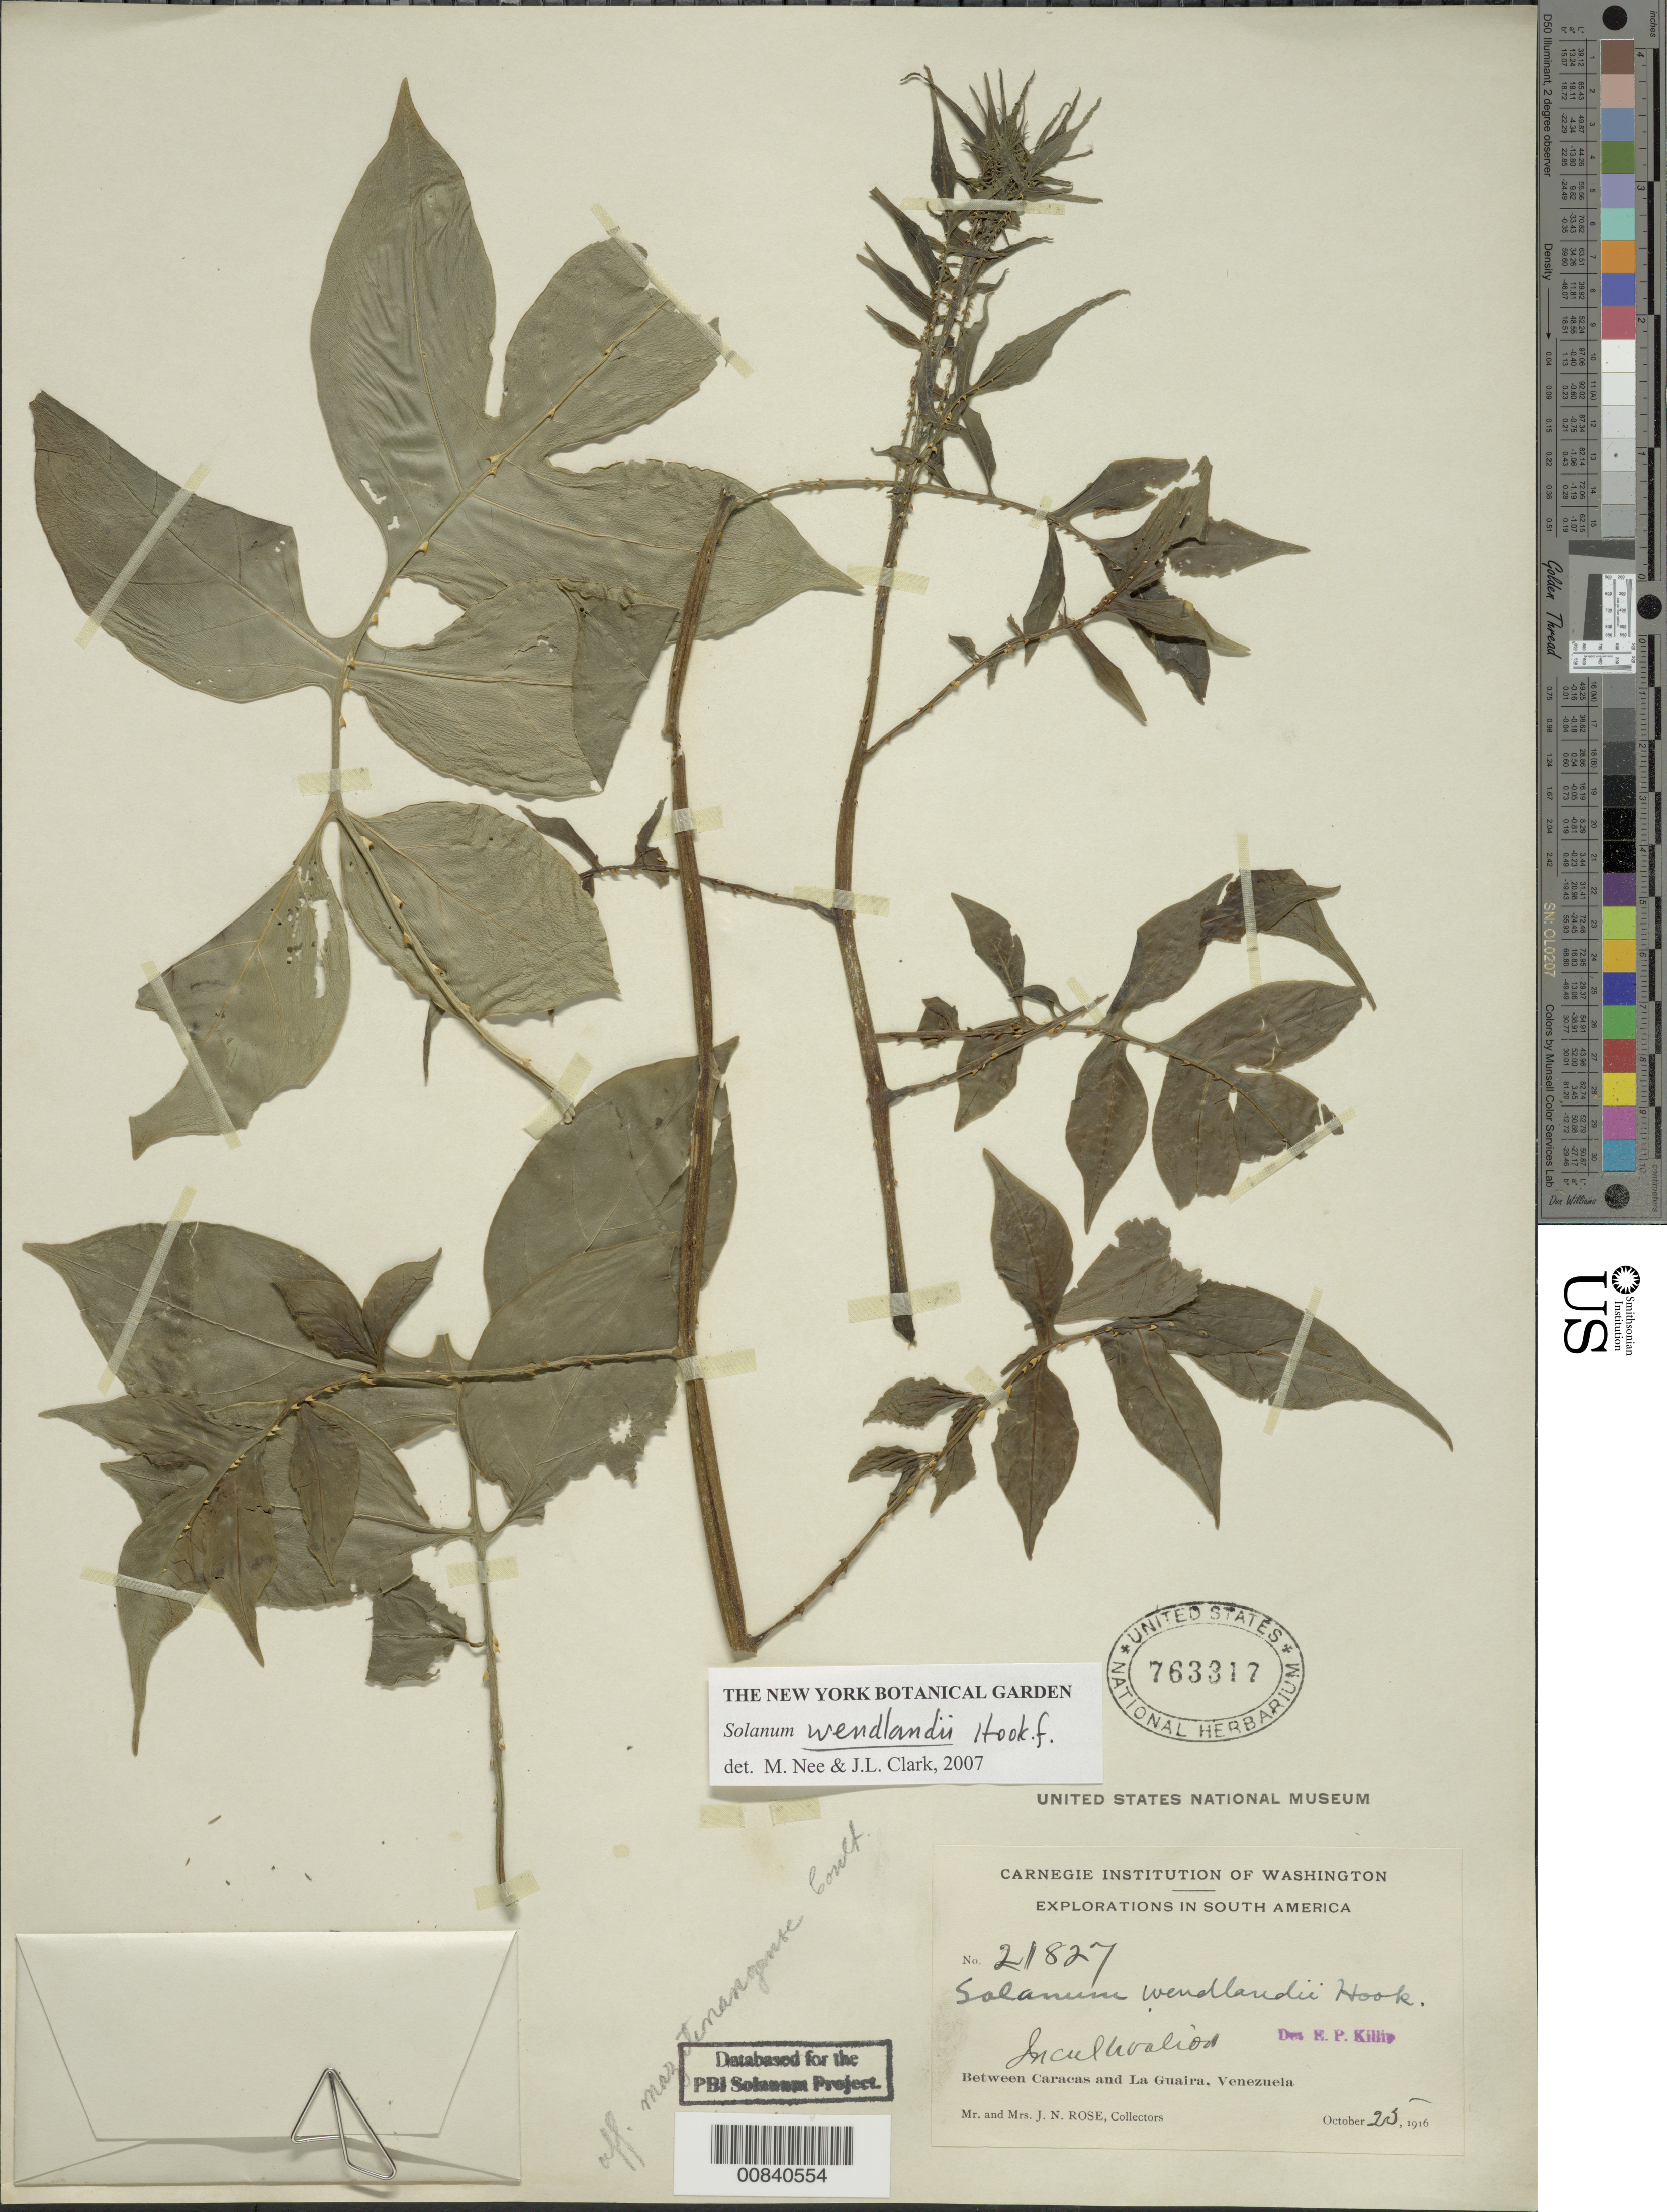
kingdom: Plantae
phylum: Tracheophyta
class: Magnoliopsida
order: Solanales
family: Solanaceae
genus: Solanum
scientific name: Solanum wendlandii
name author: Hook. f.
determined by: Clark, J. L., (SEL), The Marie Selby Botanical Garden (UNITED STATES)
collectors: J. N. Rose & L. B. Rose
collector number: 21827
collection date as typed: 23 Oct 1916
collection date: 1916-10-23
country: Venezuela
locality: Between Caracas and La Guaira. In Cultivation.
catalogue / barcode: US 763317